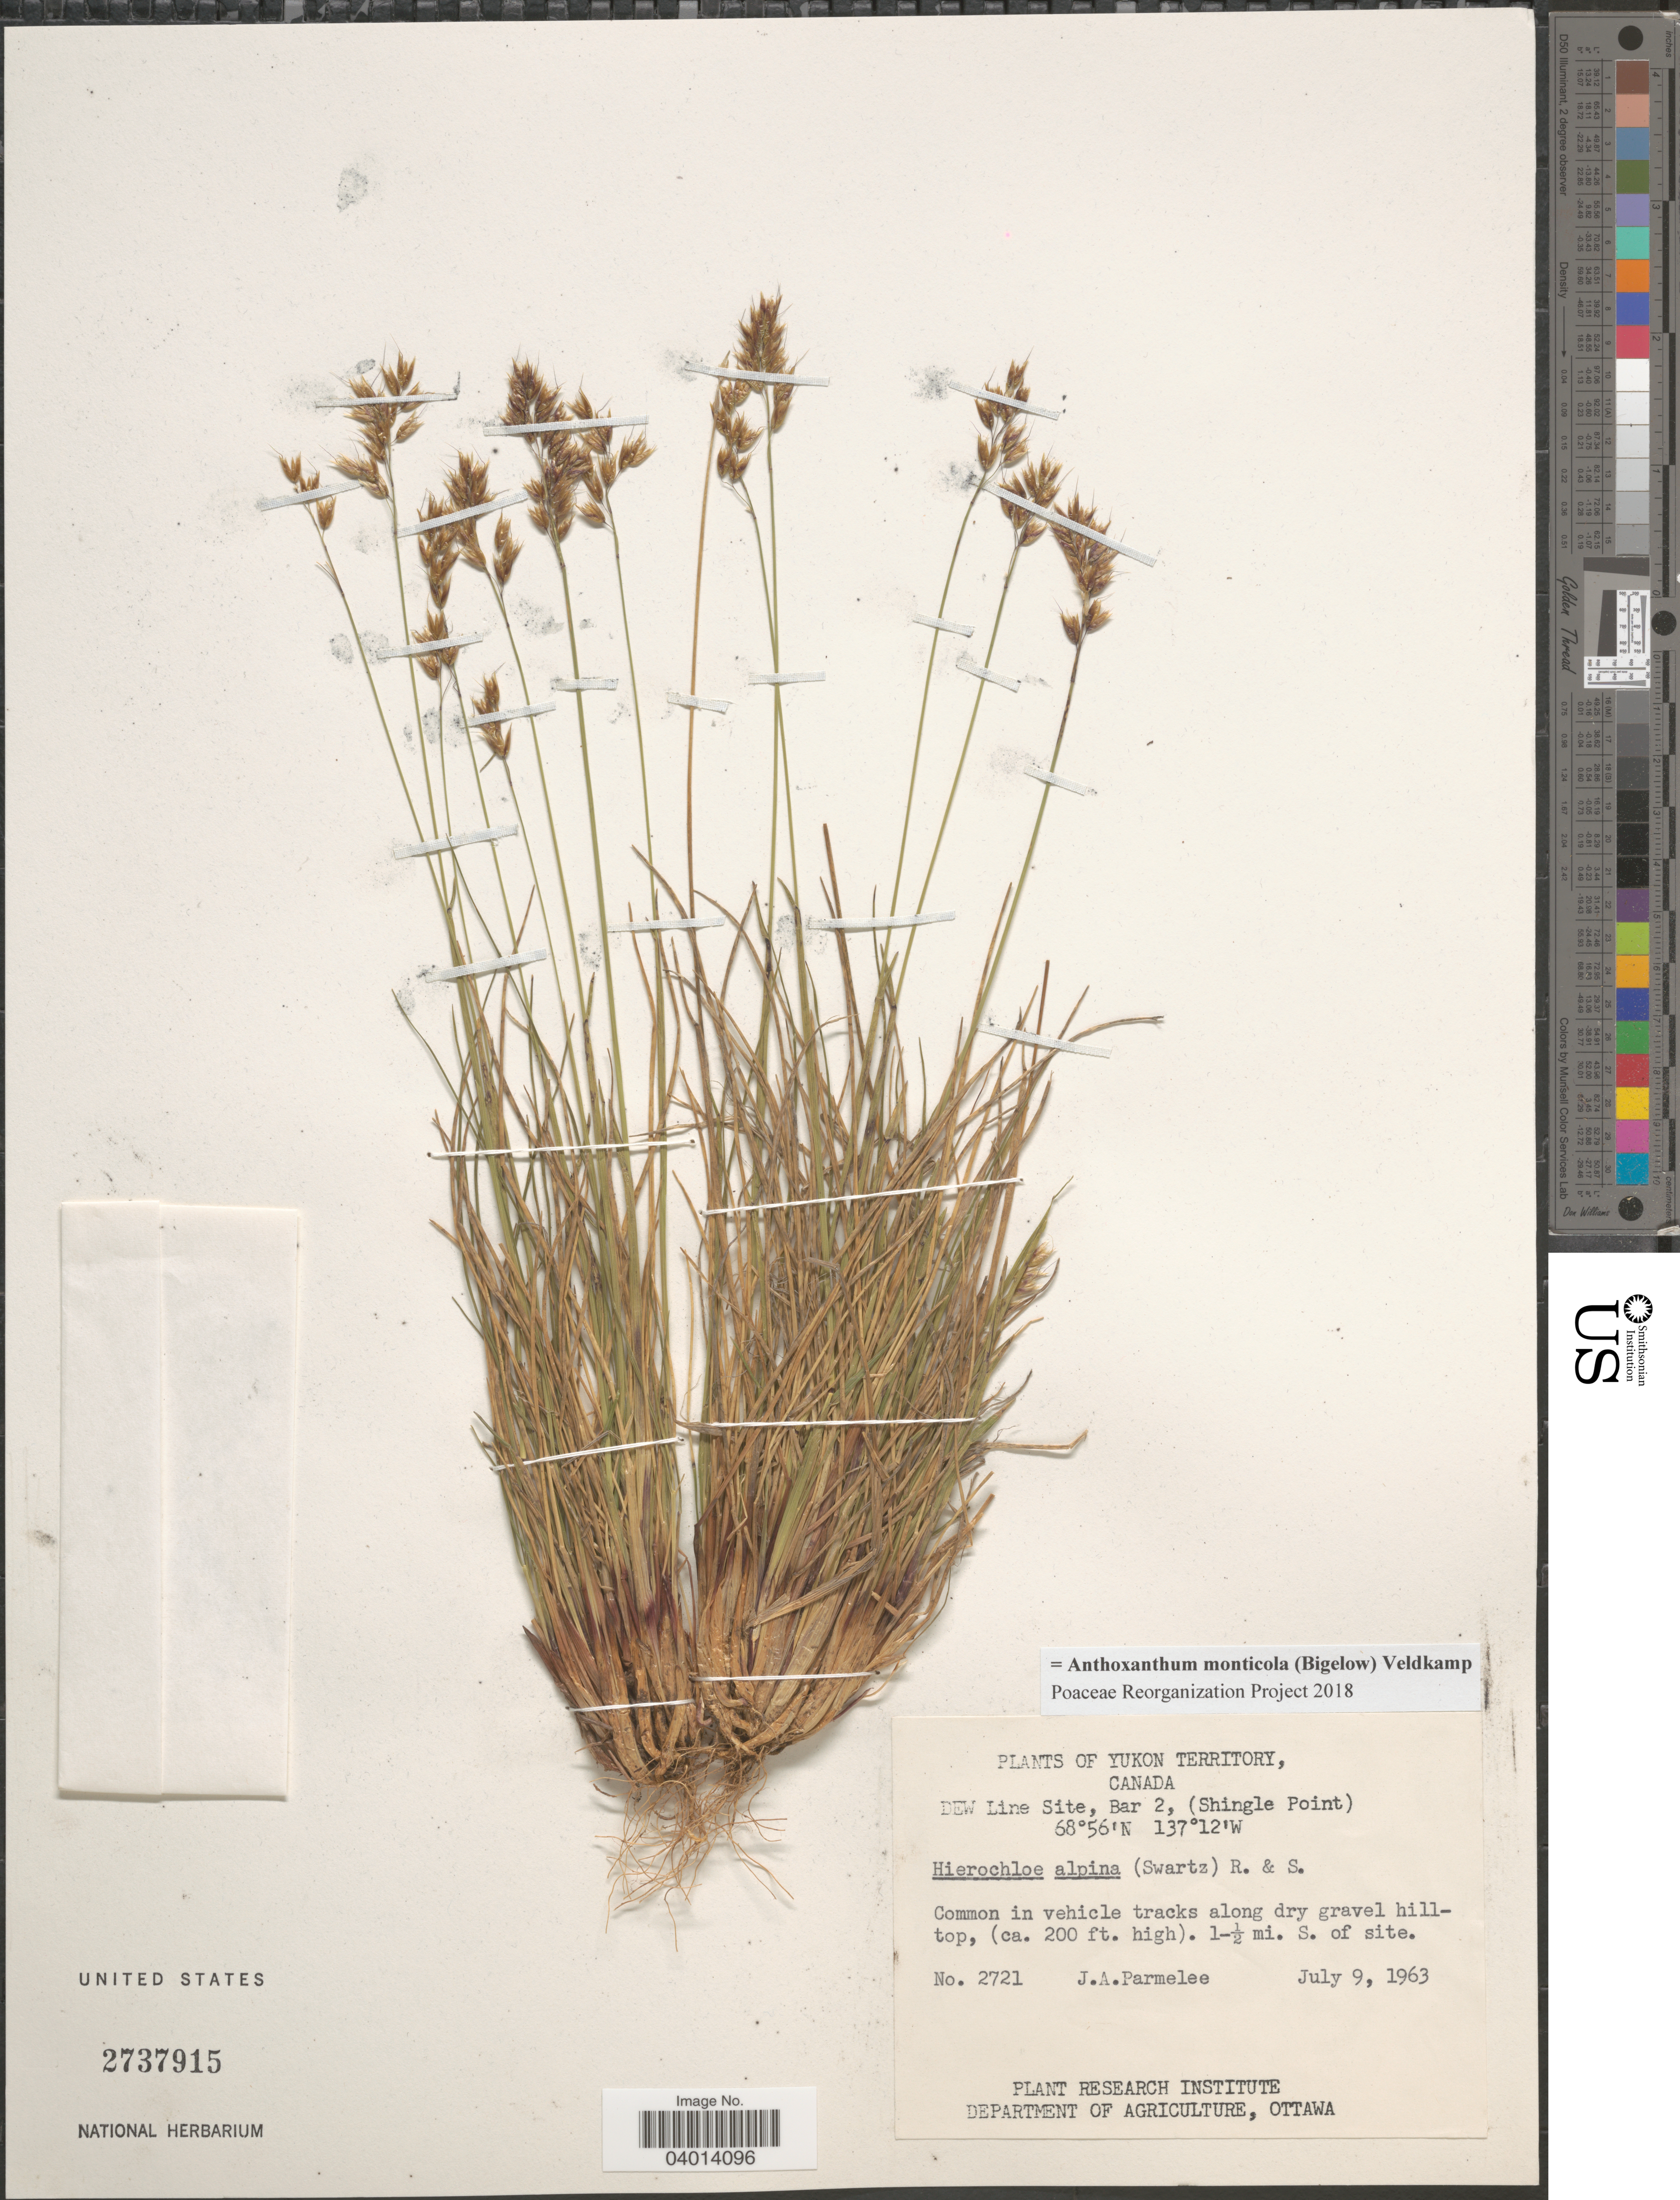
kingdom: Plantae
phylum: Tracheophyta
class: Liliopsida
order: Poales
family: Poaceae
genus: Anthoxanthum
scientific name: Anthoxanthum monticola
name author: (Bigelow) Veldkamp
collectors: J. A. Parmelee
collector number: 2721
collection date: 1963-07-09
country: Canada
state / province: Yukon Territory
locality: Dew Line Site, Bar 2, (Shingle Point). 1-½ mi. S. of site.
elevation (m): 61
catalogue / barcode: US 2737915